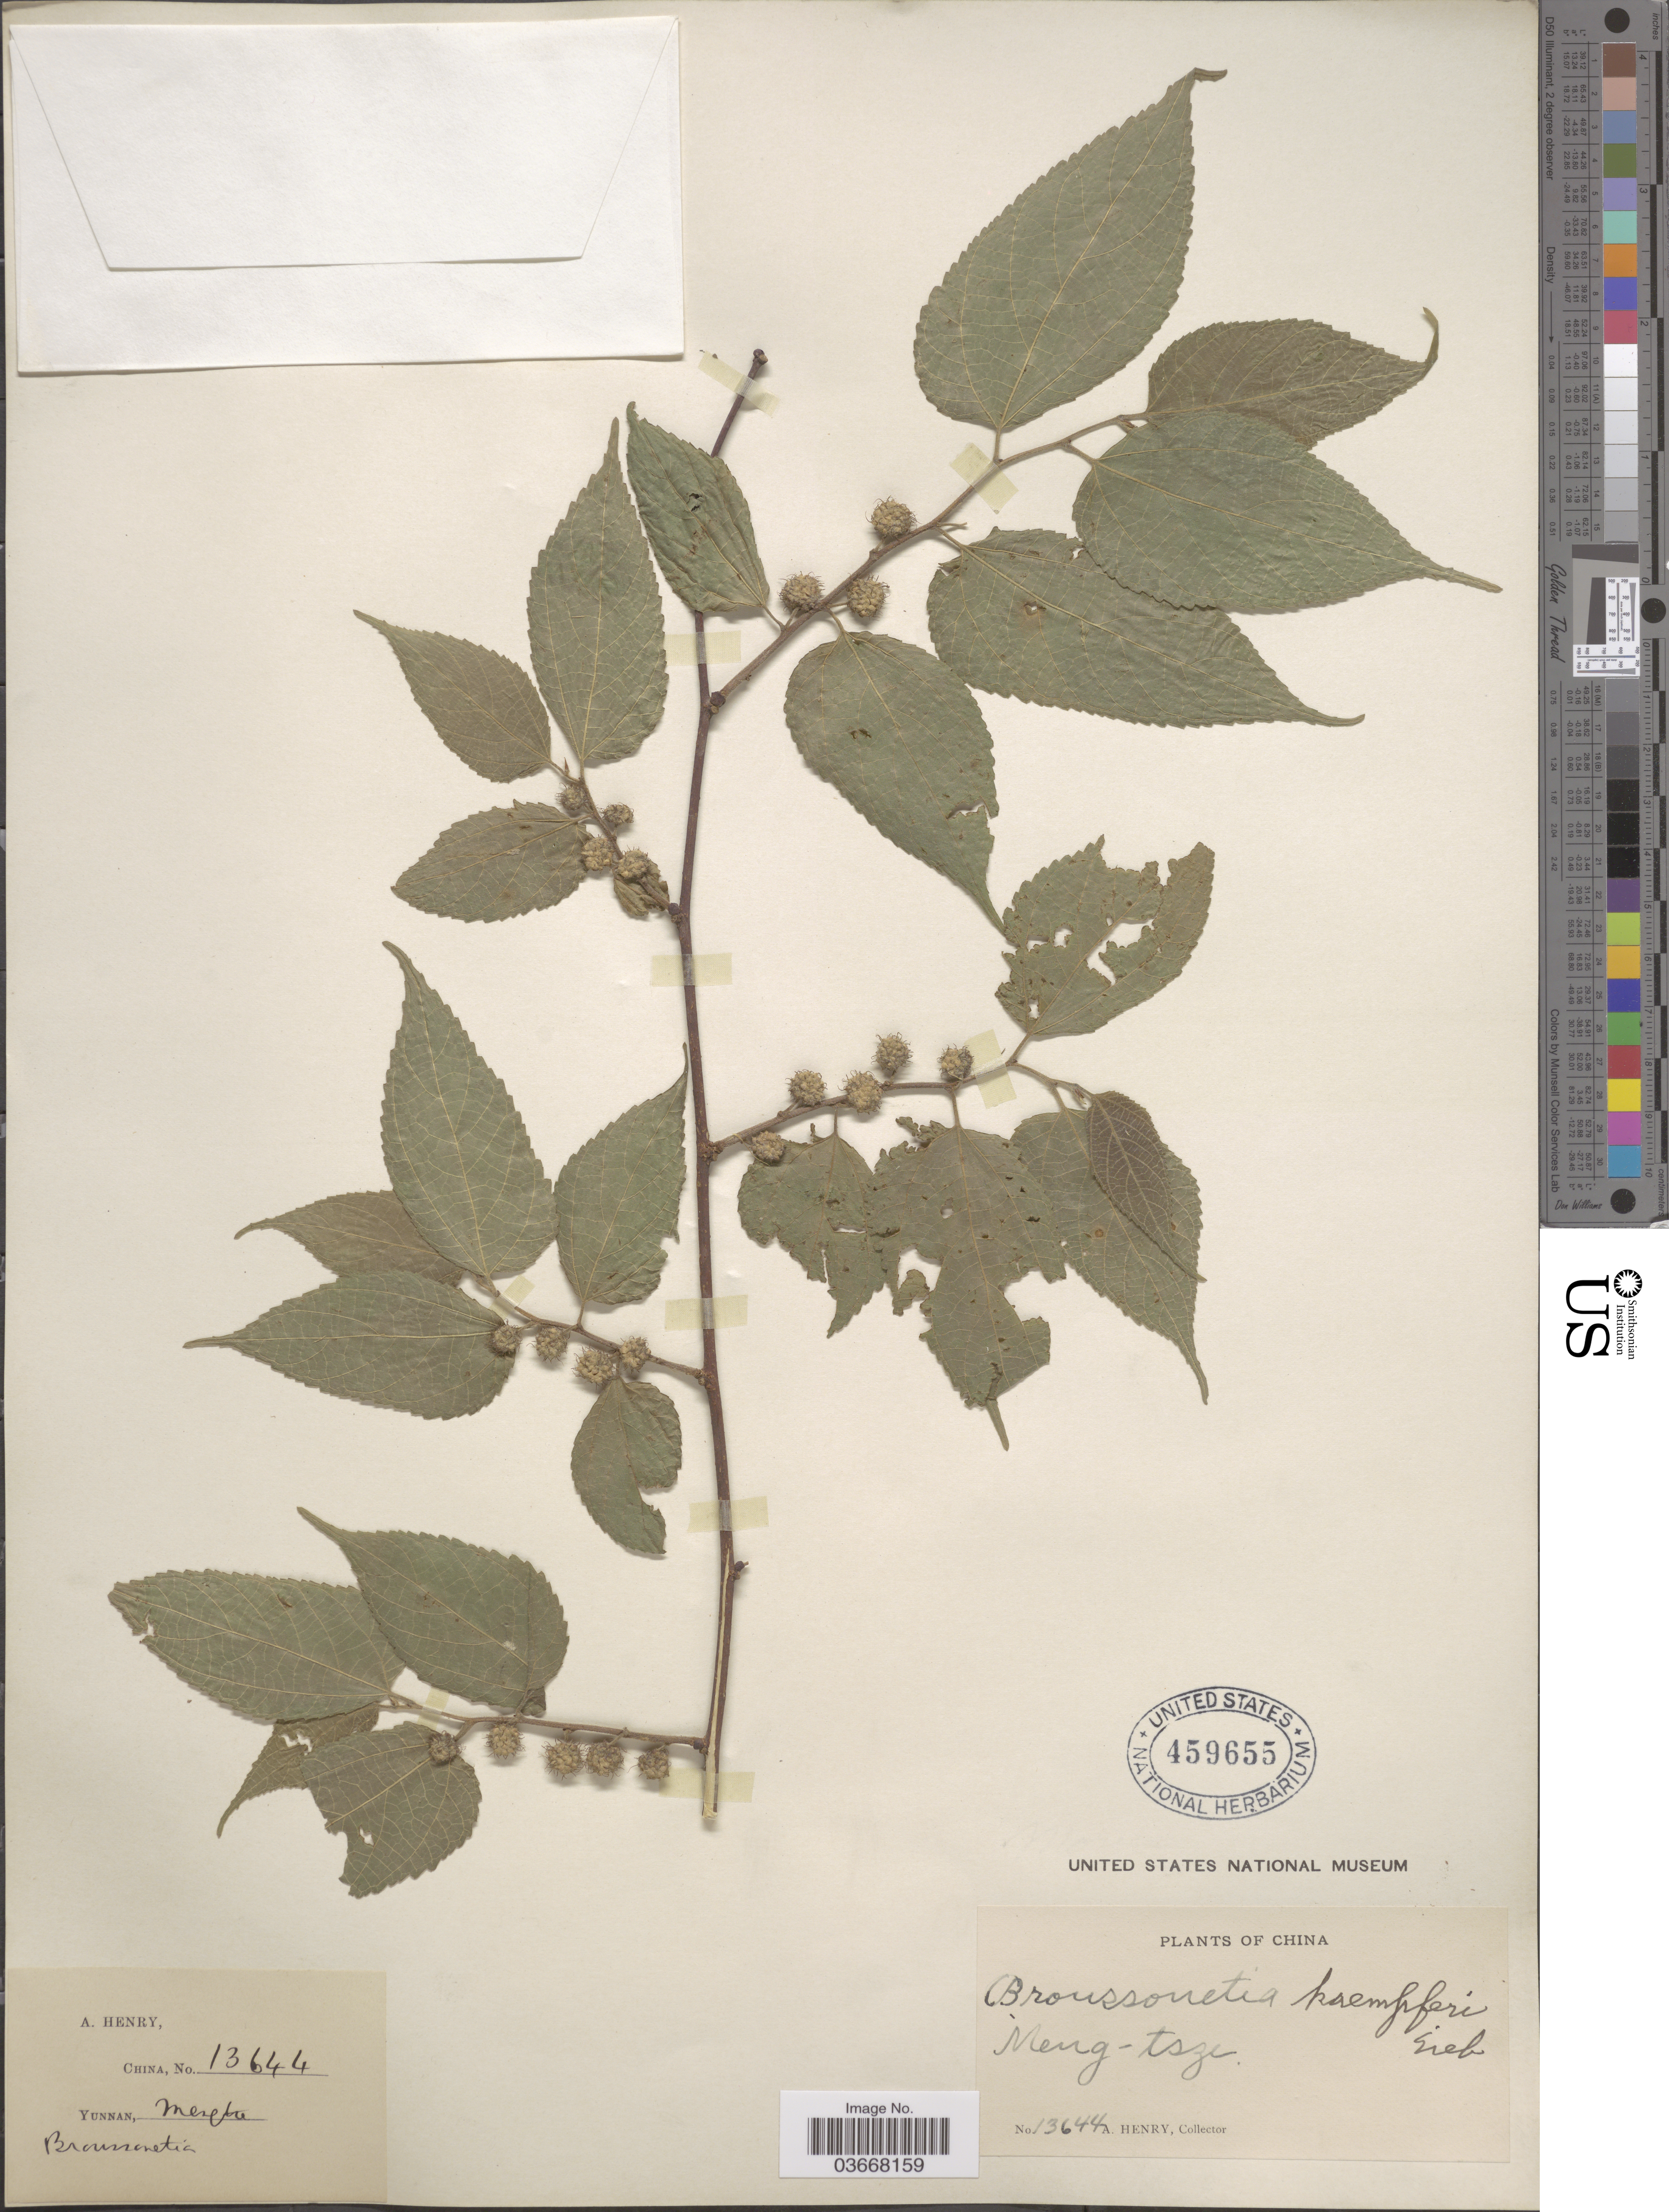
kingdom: Plantae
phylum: Tracheophyta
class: Magnoliopsida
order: Rosales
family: Moraceae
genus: Broussonetia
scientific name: Broussonetia kaempferi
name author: Siebold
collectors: A. Henry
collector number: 13644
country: China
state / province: Yunnan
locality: Meng-tsze.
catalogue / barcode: US 459655